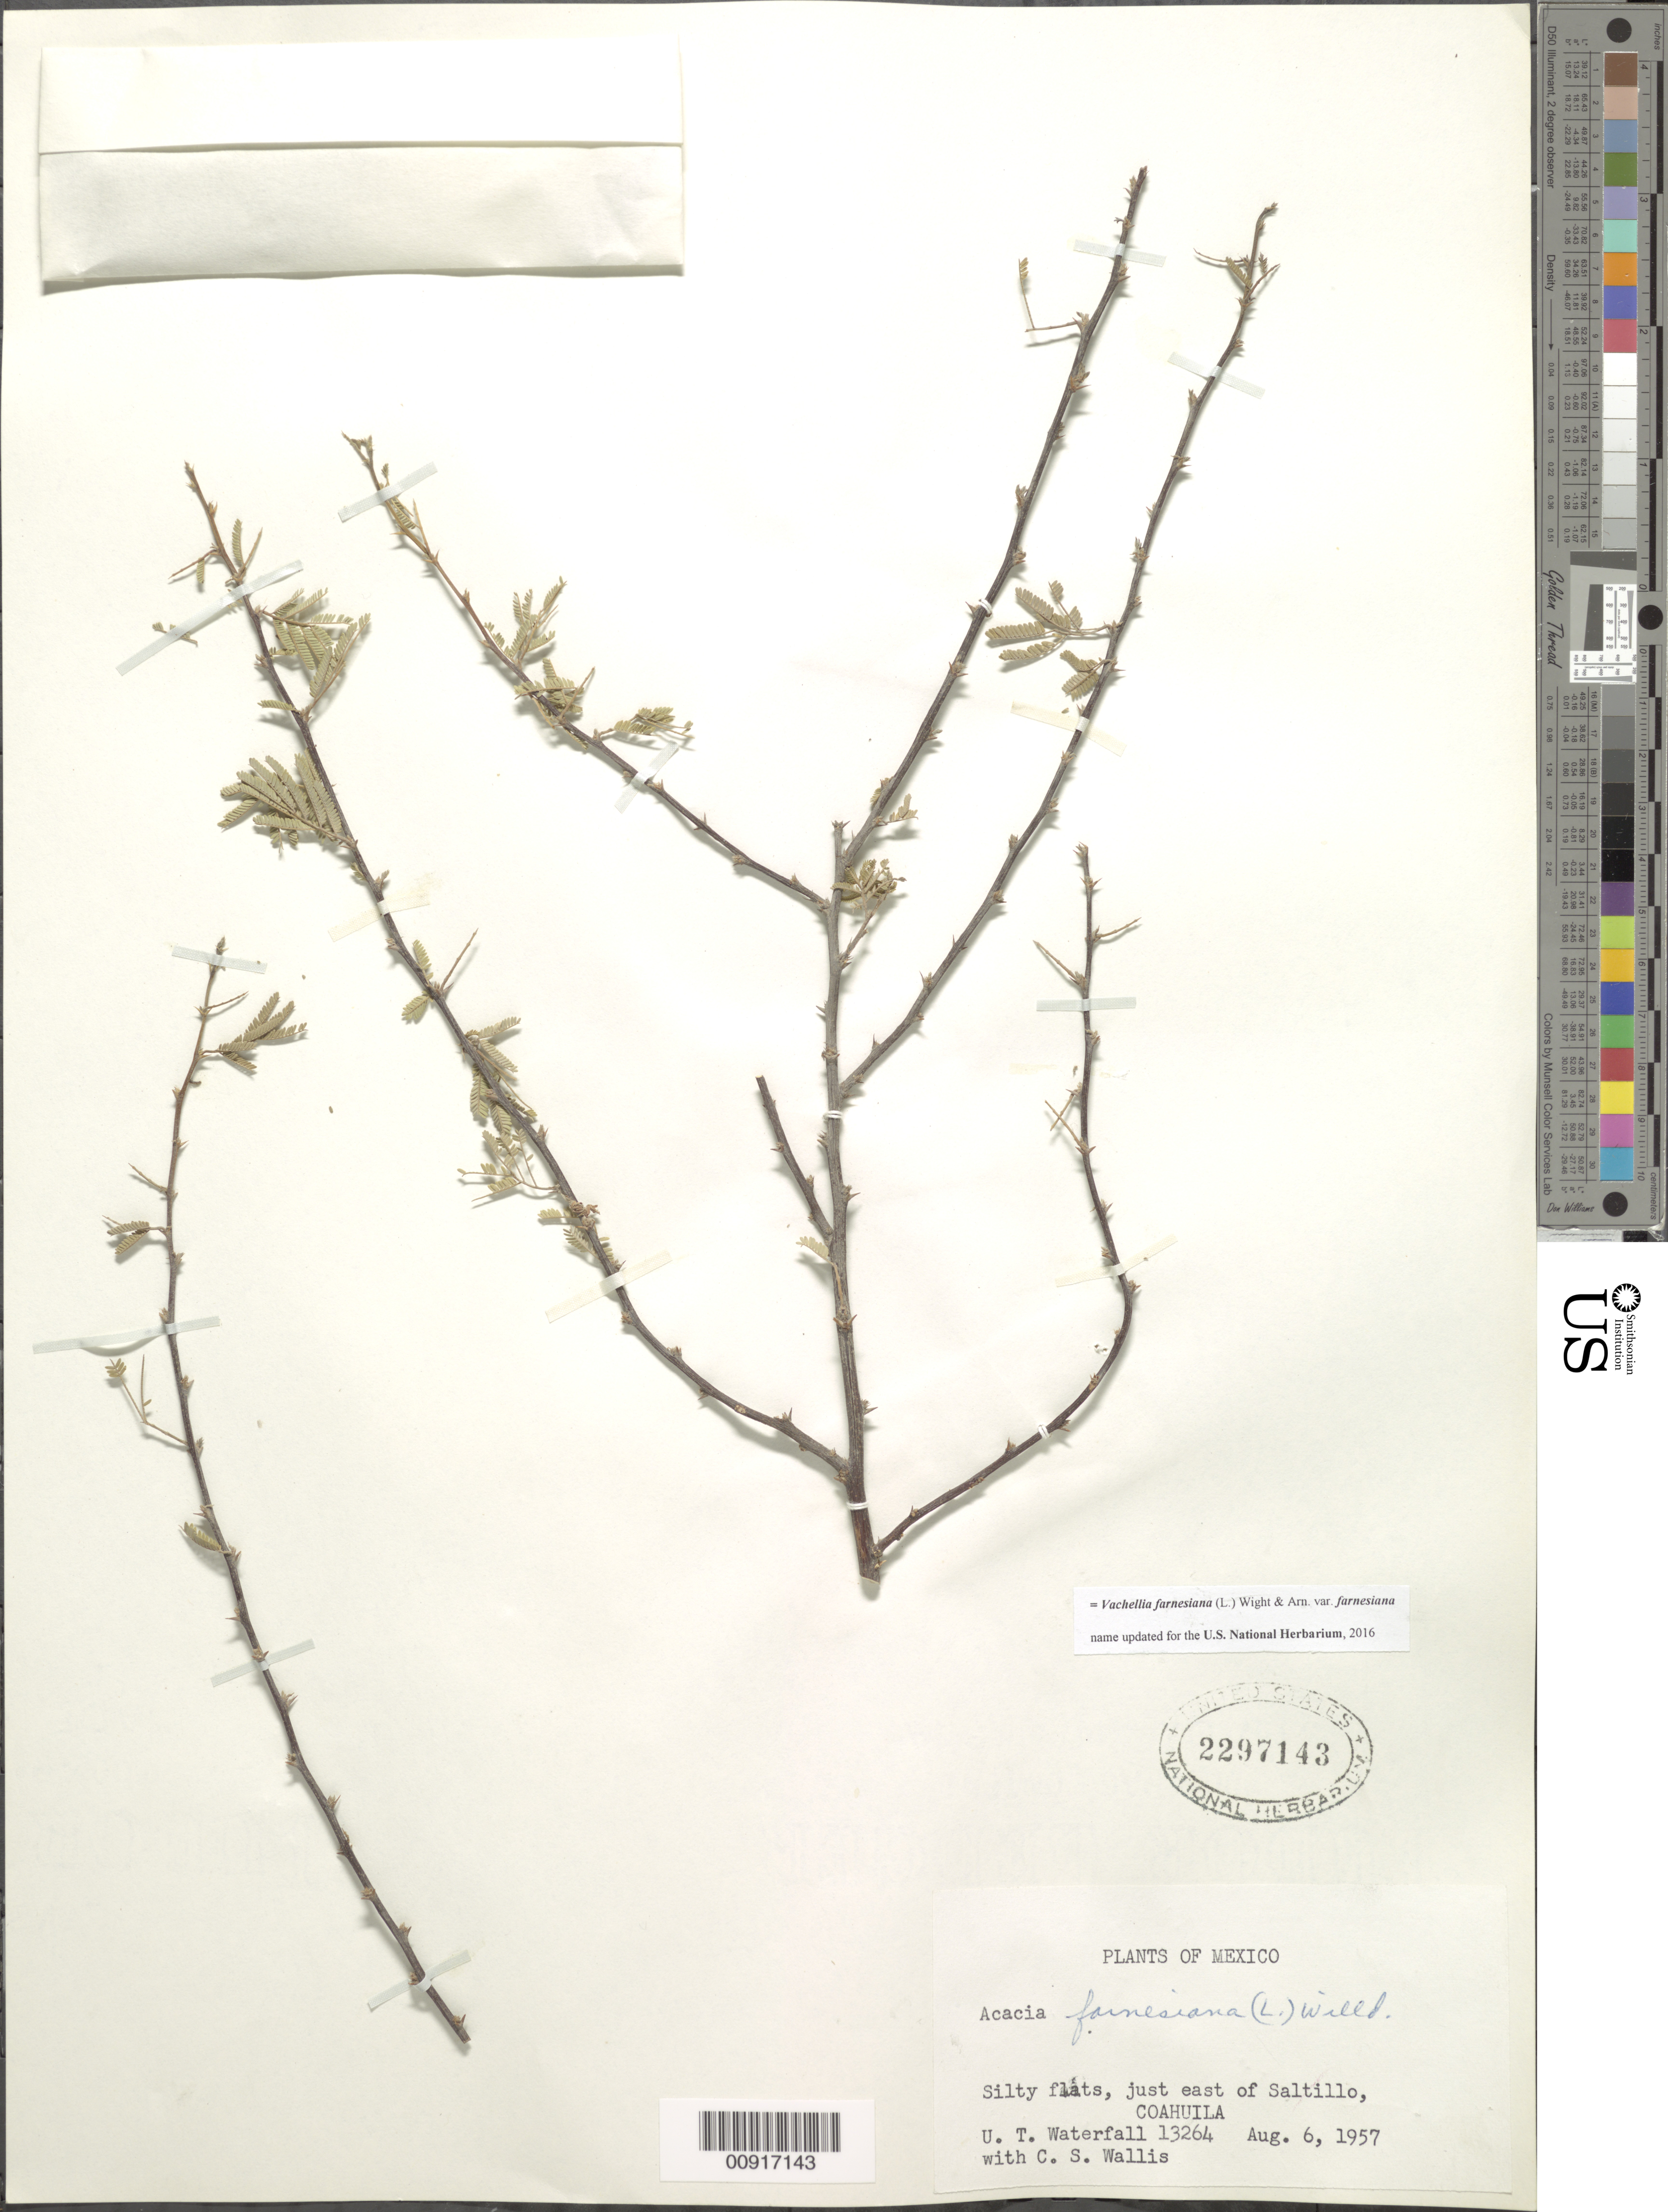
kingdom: Plantae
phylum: Tracheophyta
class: Magnoliopsida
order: Fabales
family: Fabaceae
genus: Vachellia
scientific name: Vachellia farnesiana var. farnesiana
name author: (L.) Wight & Arn.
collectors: U. T. Waterfall & C. S. Wallis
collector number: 13264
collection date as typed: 06 Aug 1957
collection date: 1957-08-06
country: Mexico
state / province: Coahuila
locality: Silty flats, just east of Saltillo, Coahuila.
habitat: Silty flats.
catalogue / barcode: US 2297143